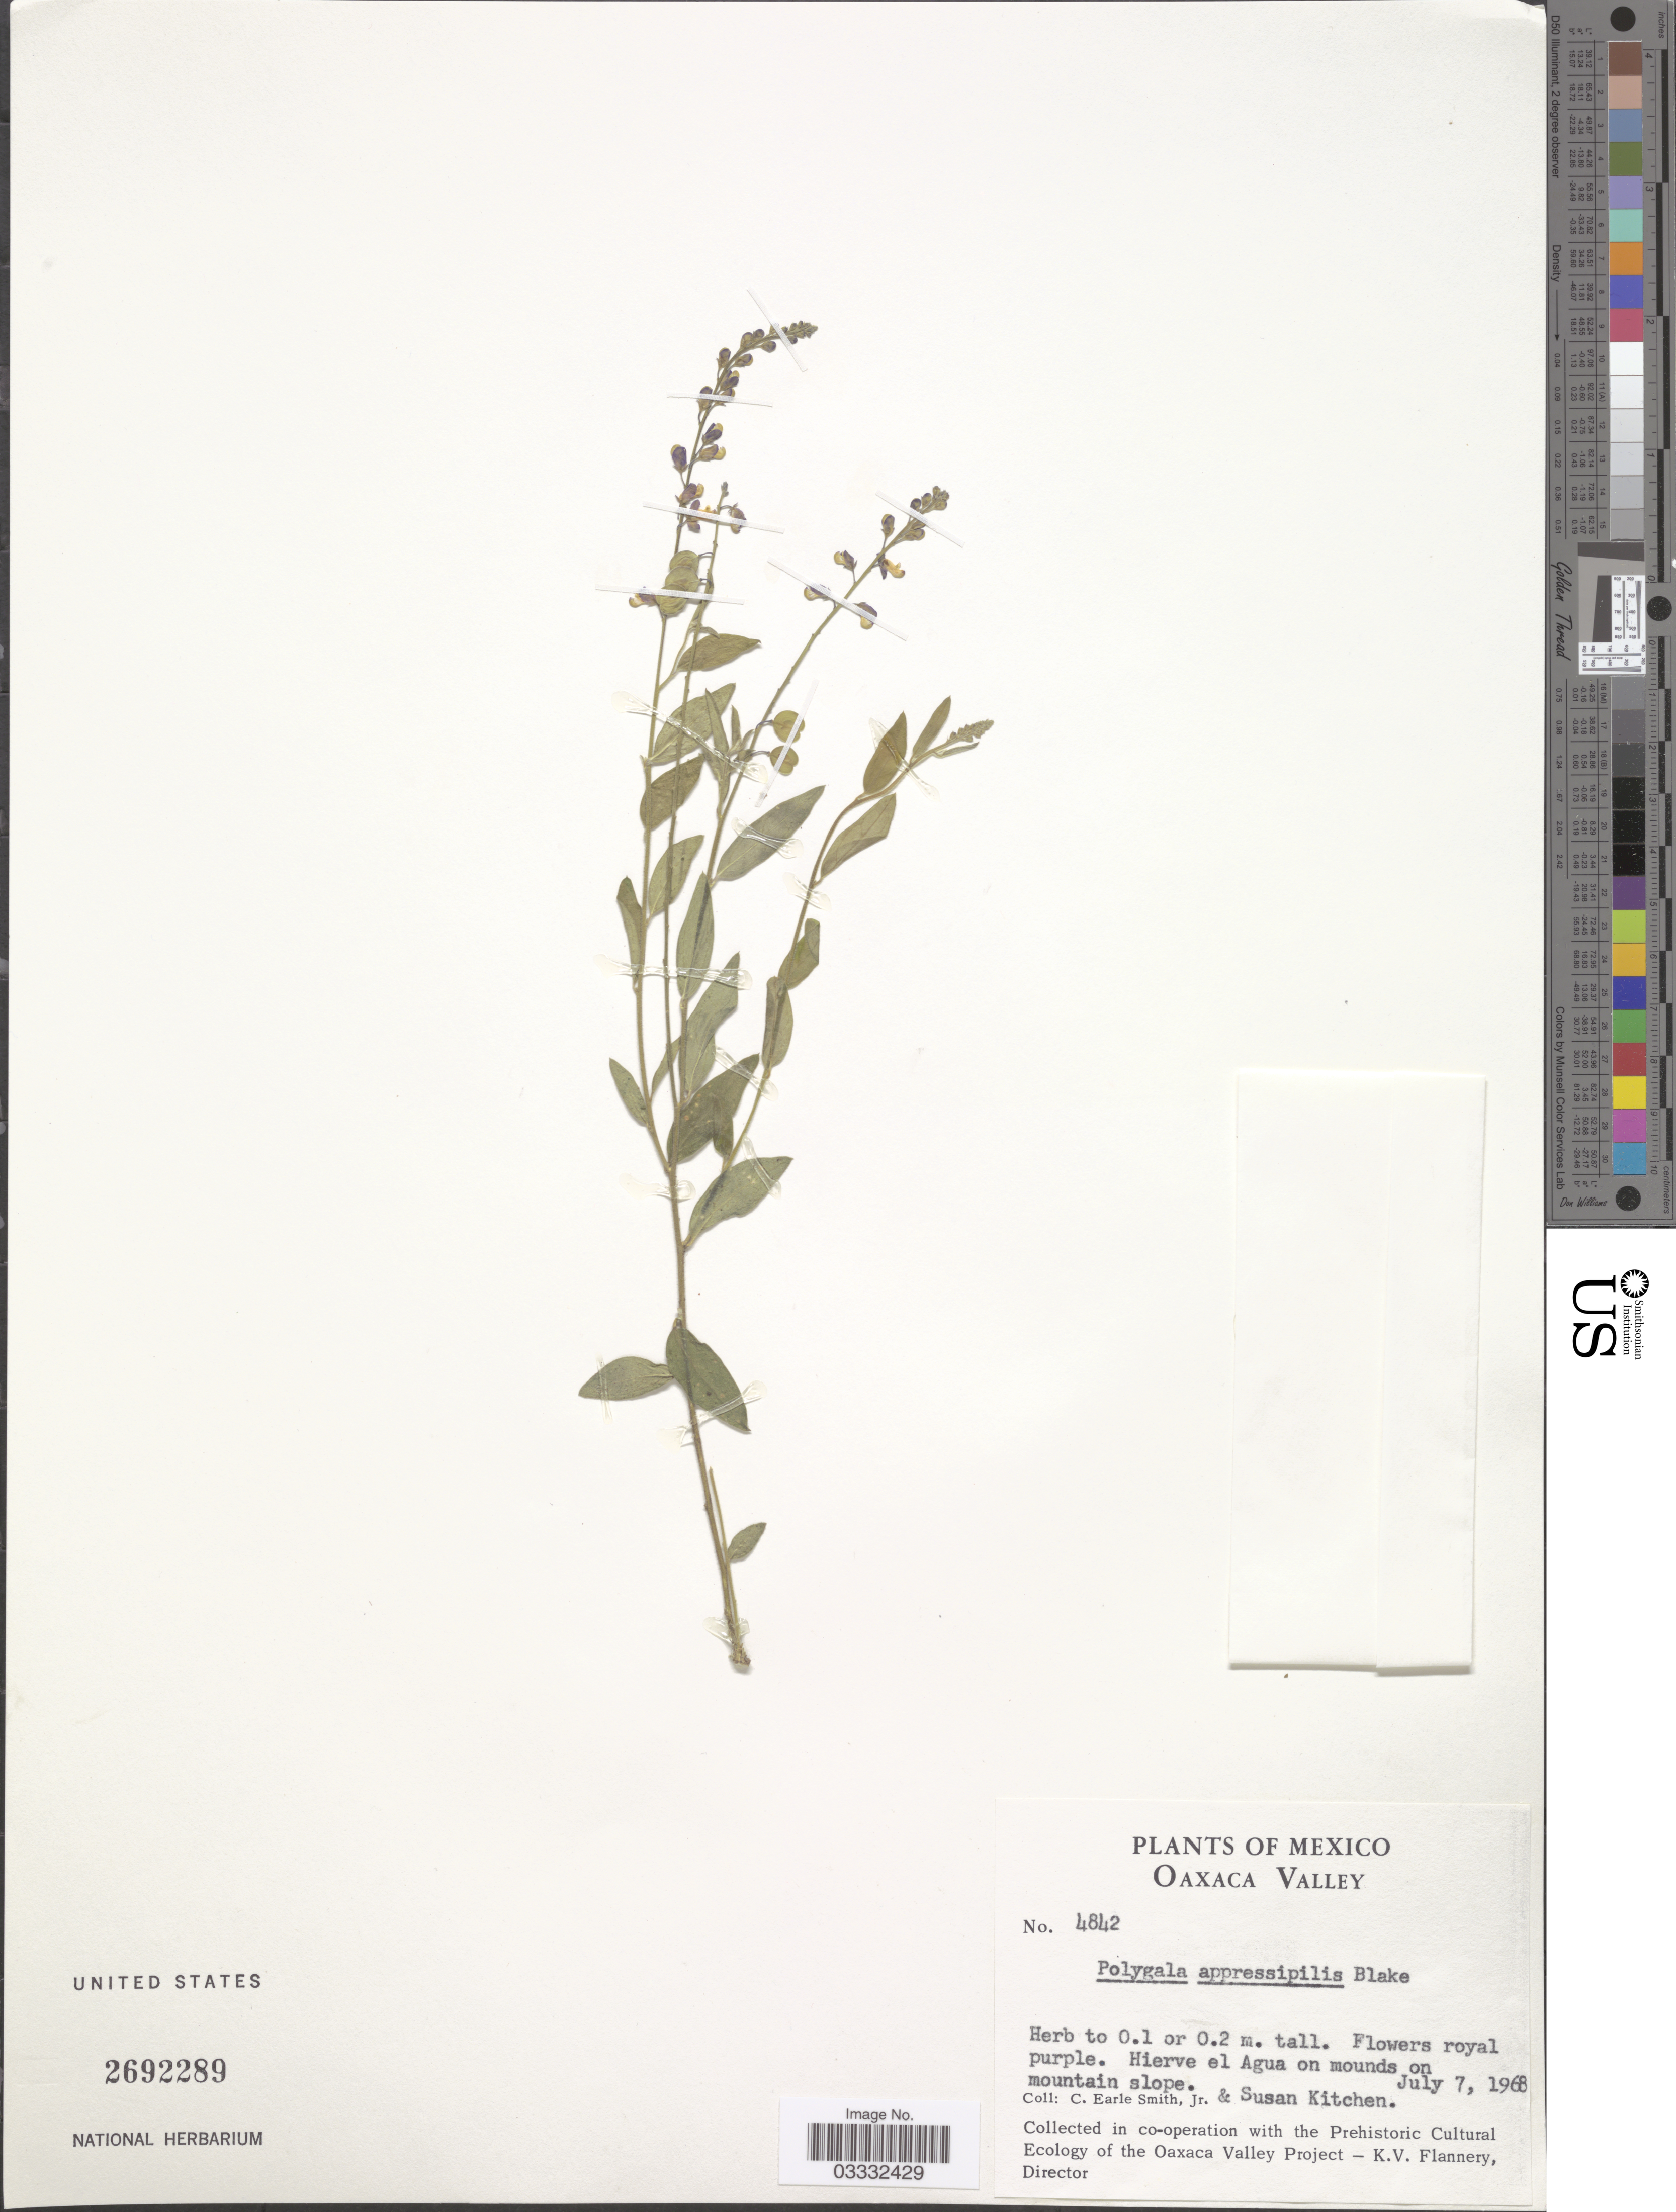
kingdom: Plantae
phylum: Tracheophyta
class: Magnoliopsida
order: Fabales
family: Polygalaceae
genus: Polygala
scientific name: Polygala appressipilis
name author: S.F. Blake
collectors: C. E. Smith Jr. & S. Kitchen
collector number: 4842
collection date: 1968-07-07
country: Mexico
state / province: Oaxaca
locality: Oaxaca Valley. Hierve el Agua on mounds on mountain slope.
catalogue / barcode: US 2692289